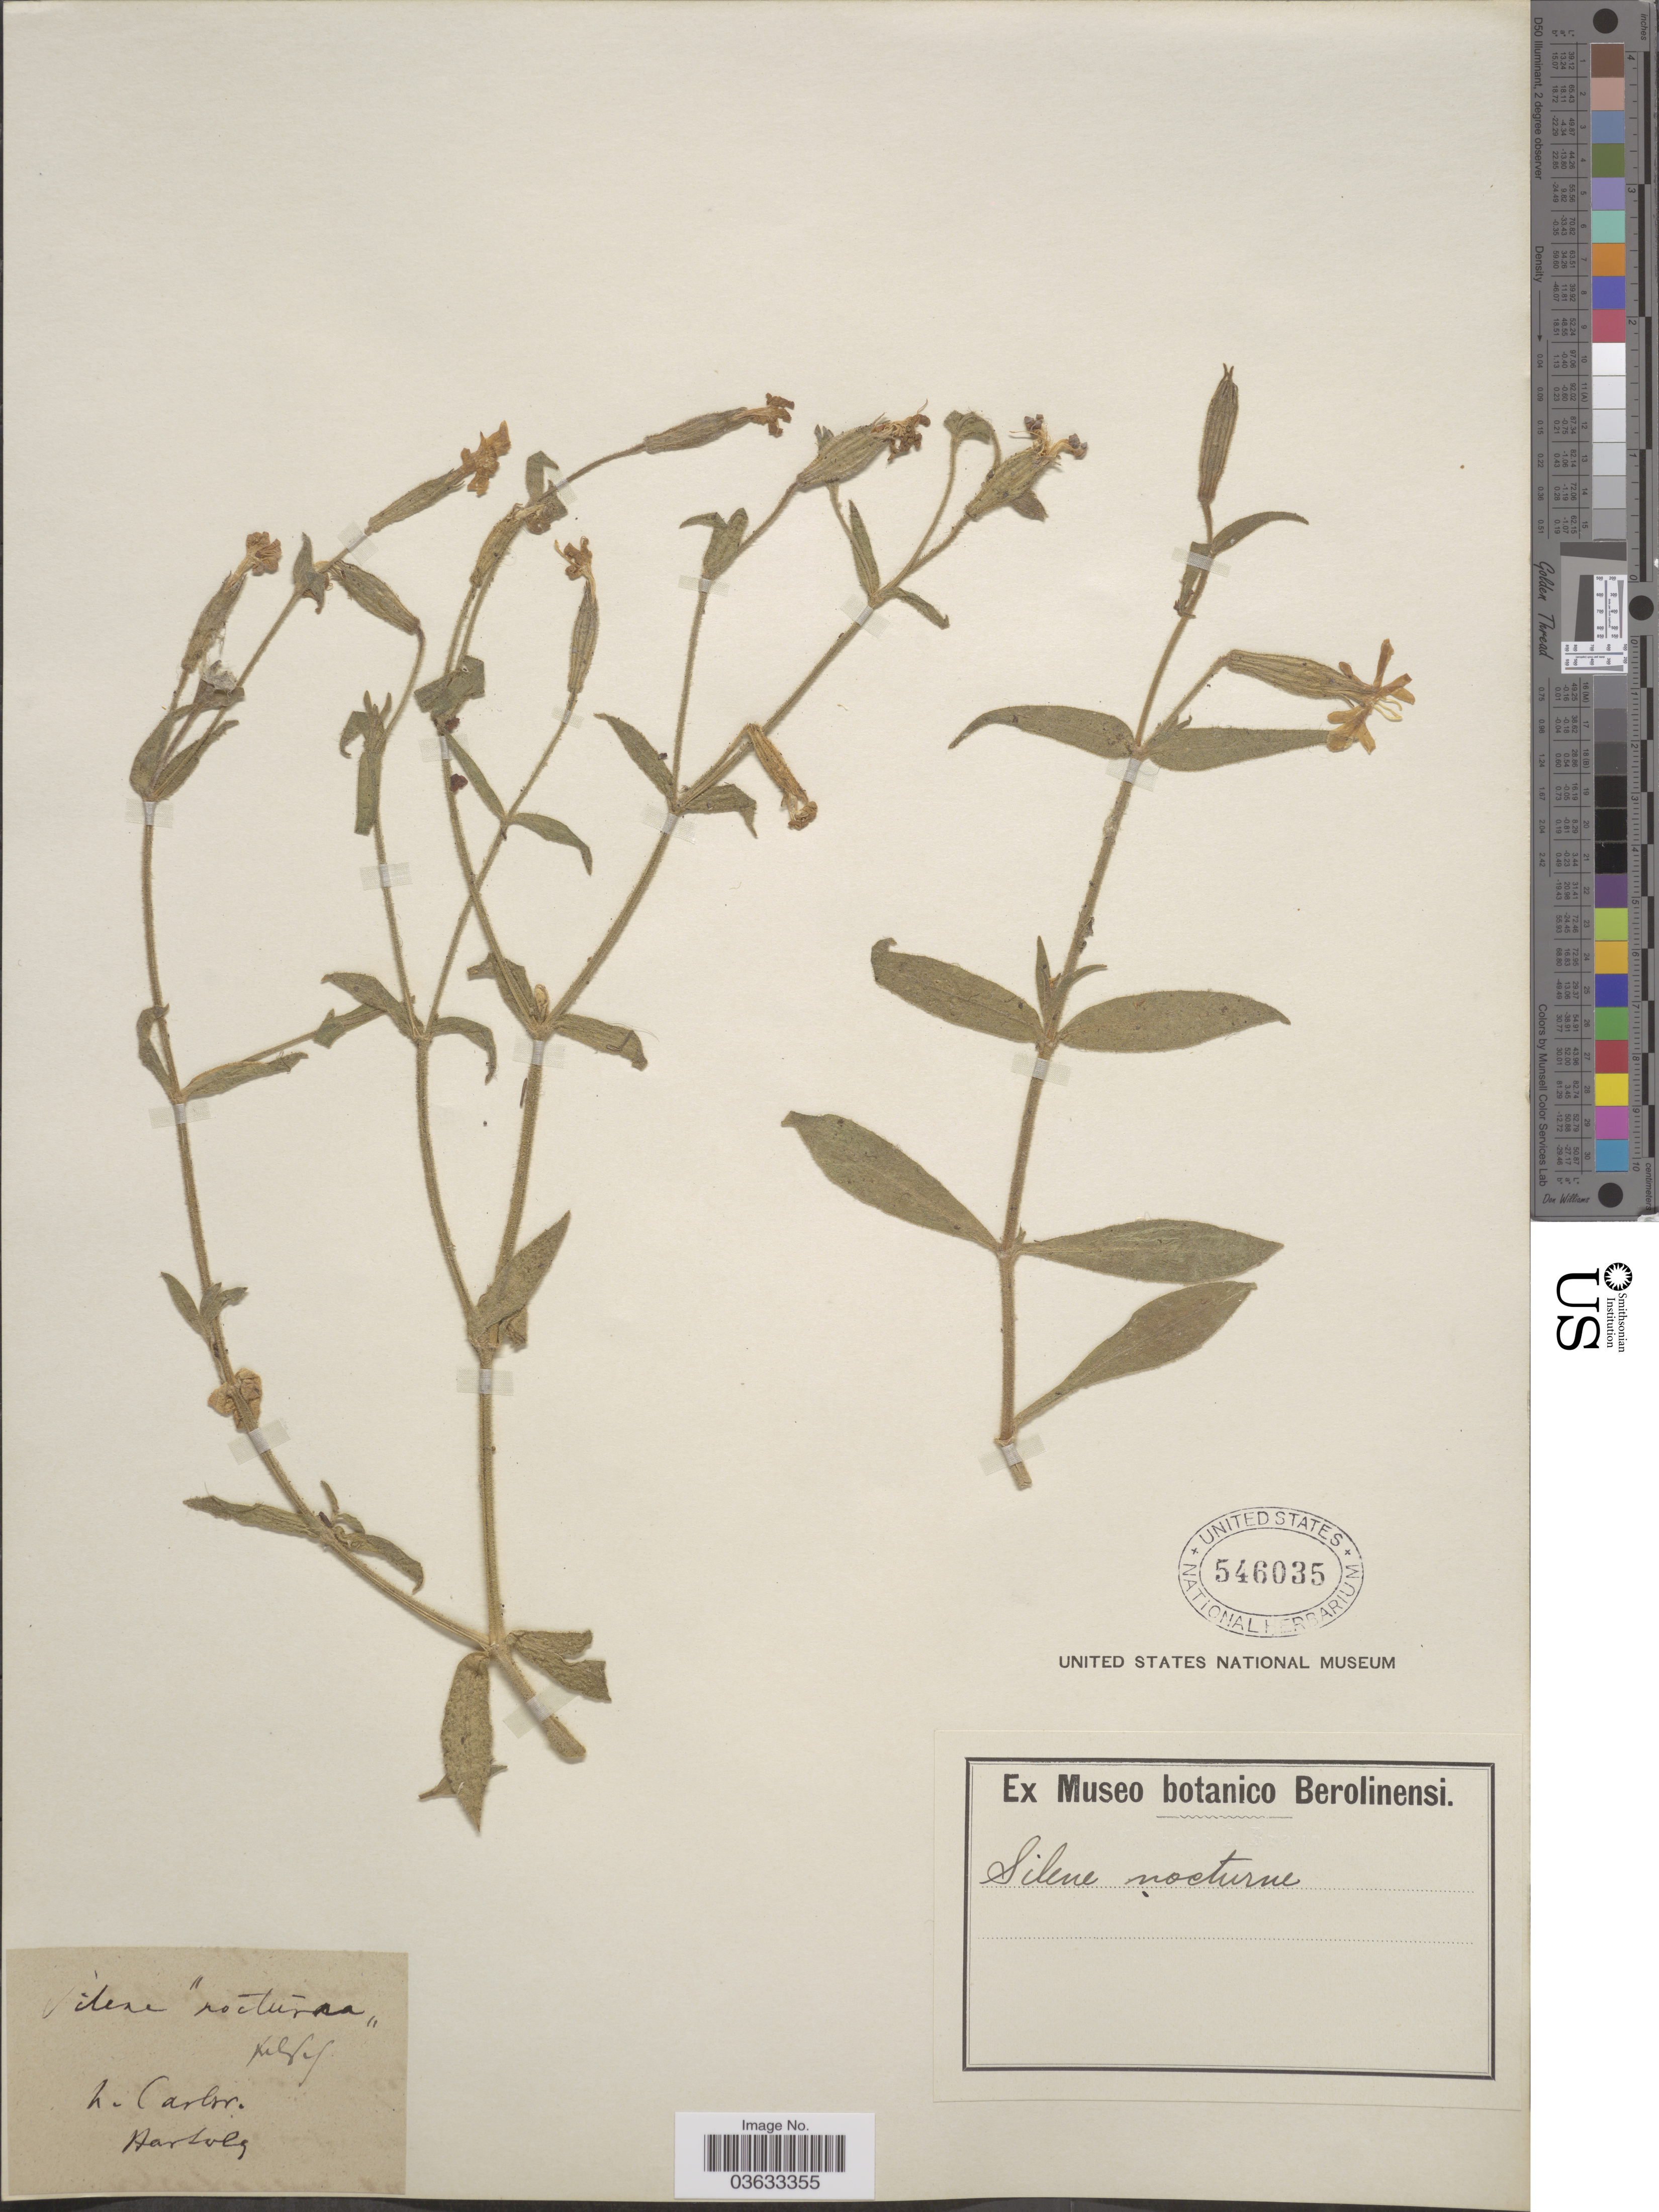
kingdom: Plantae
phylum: Tracheophyta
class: Magnoliopsida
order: Caryophyllales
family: Caryophyllaceae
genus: Silene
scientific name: Silene nocturna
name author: L.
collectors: Hartweg, --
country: Germany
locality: H. Carlsr.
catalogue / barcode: US 546035